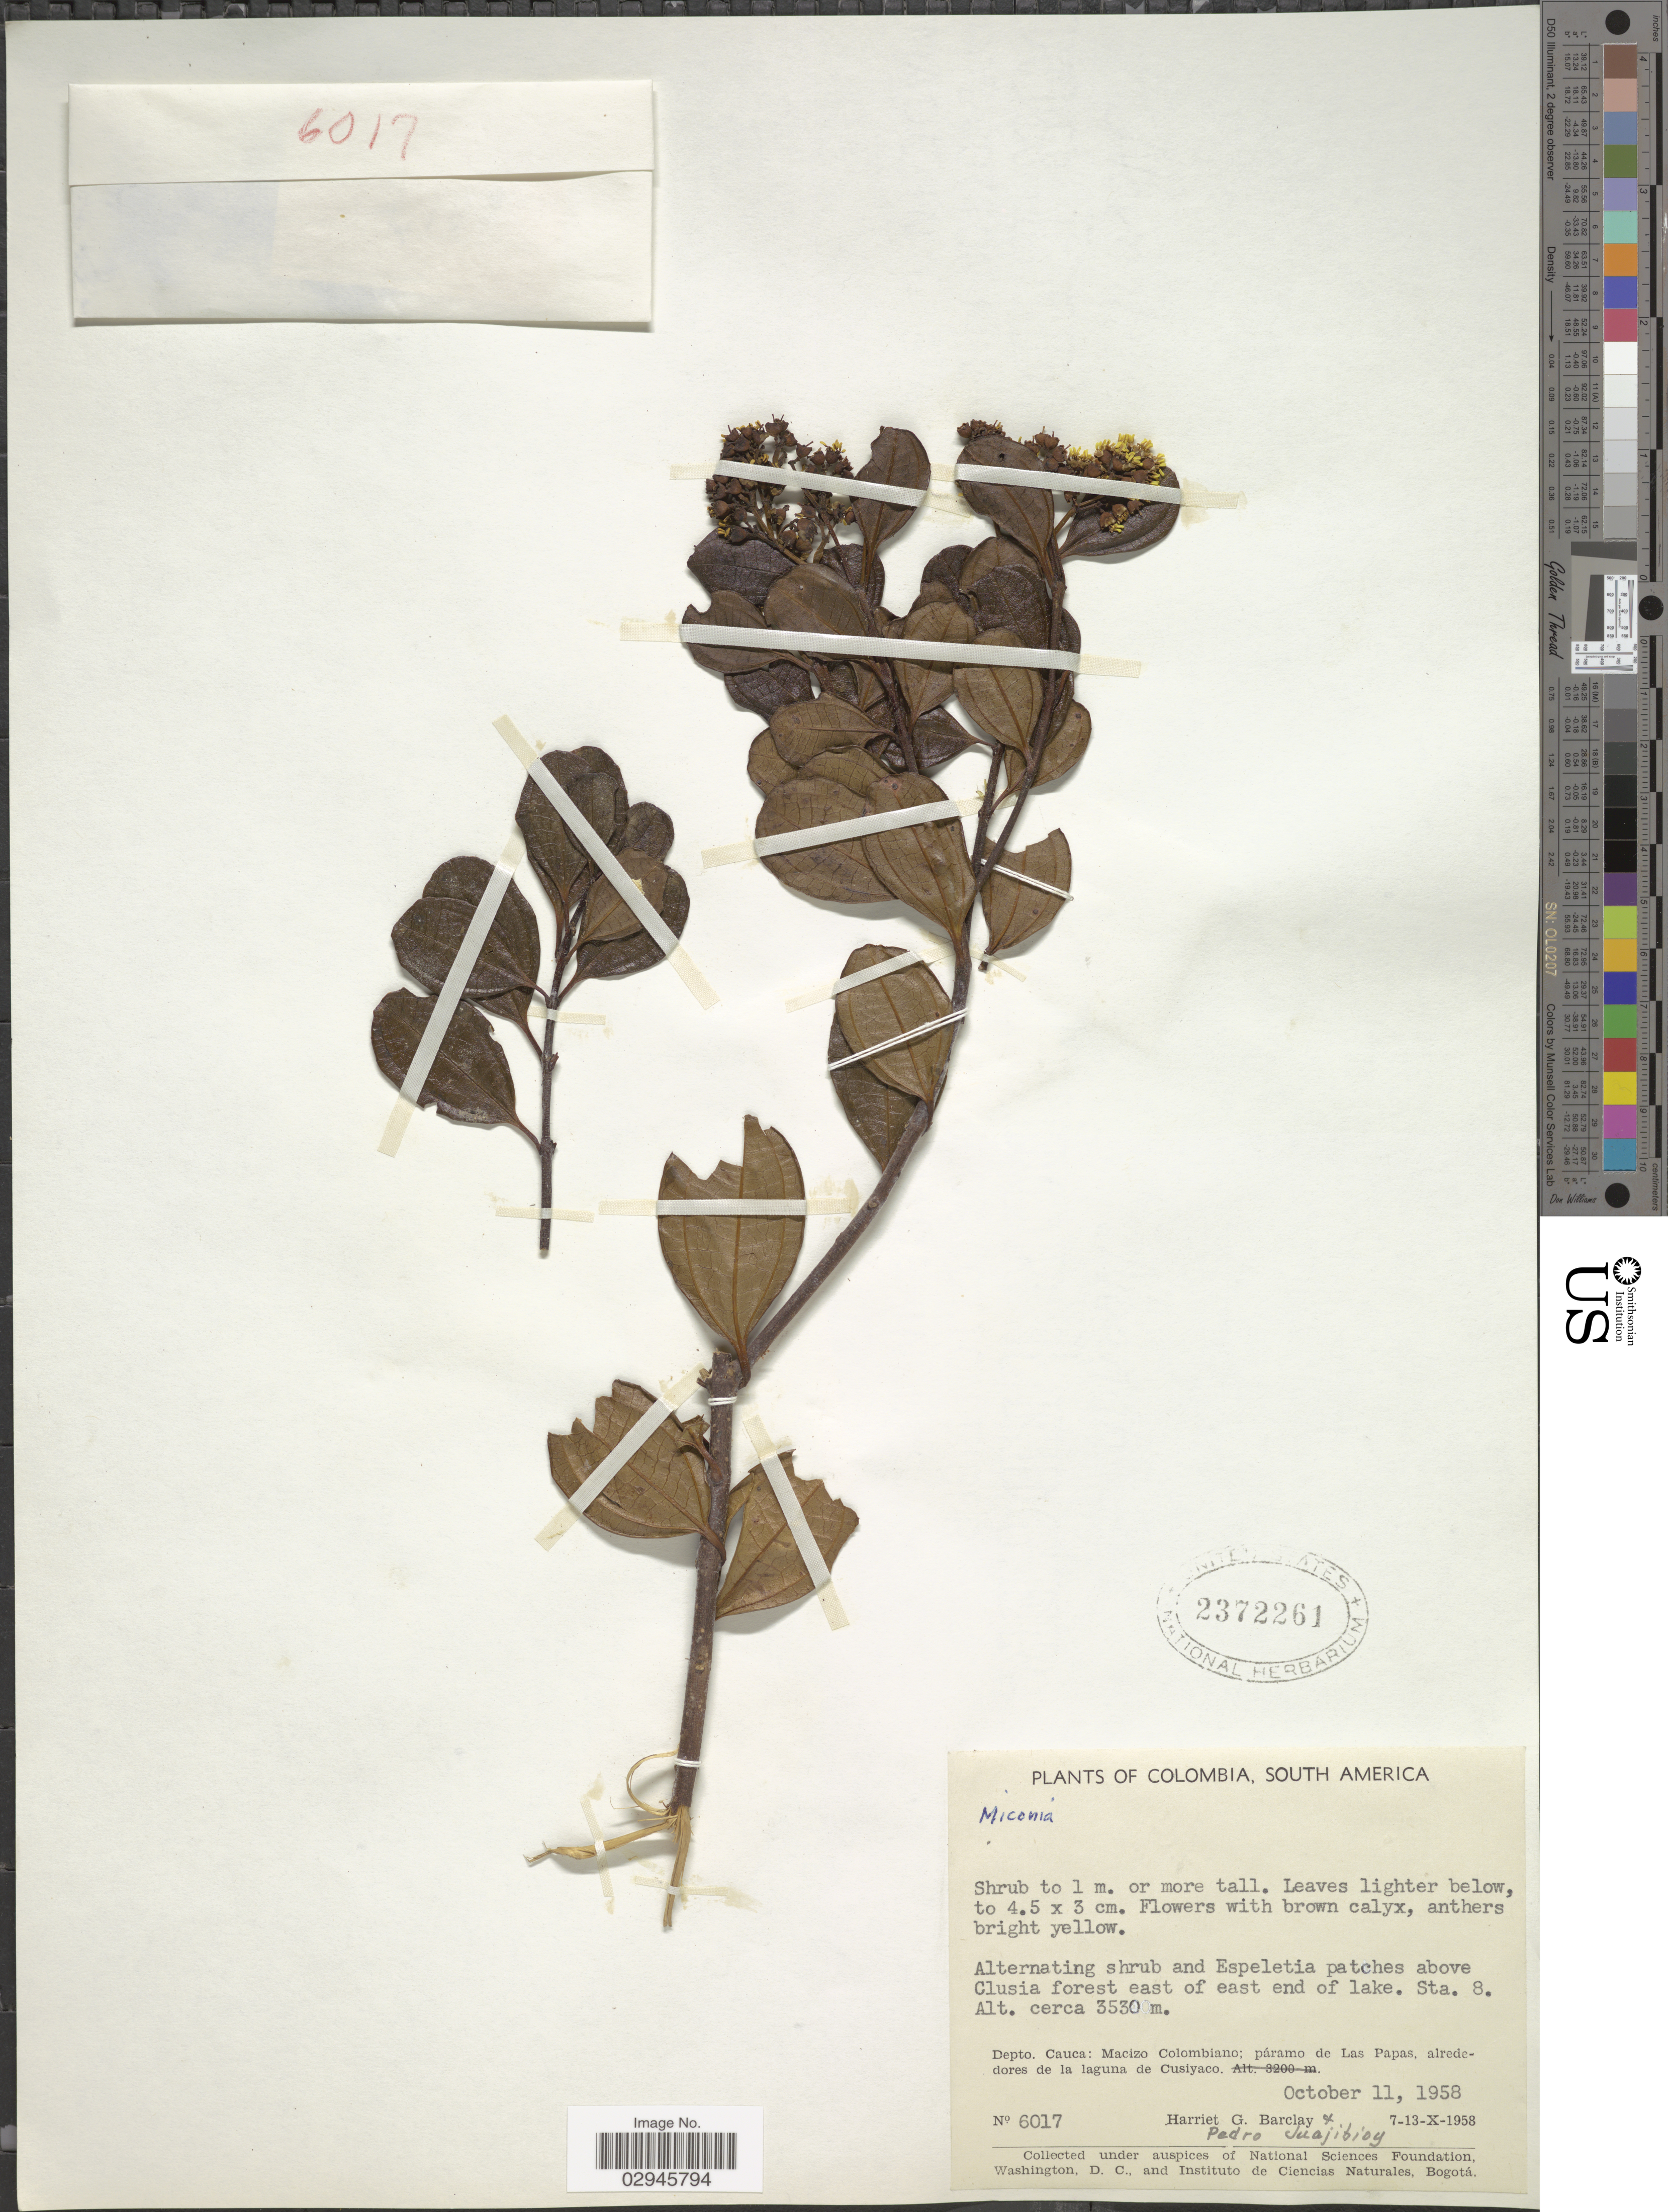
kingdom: Plantae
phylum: Tracheophyta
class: Magnoliopsida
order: Myrtales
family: Melastomataceae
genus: Miconia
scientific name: Miconia sp.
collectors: H. G. Barclay & P. Juaijibioy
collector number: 6017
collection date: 1958-10-11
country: Colombia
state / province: Cauca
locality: Above Clusia forest east of east end of lake. Sta. 8. Depto. Cauca: Macizo Colombiano: páramo de Las Papas, alrededores de la laguna de Cusiyaco.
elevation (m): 3530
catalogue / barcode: US 2372261